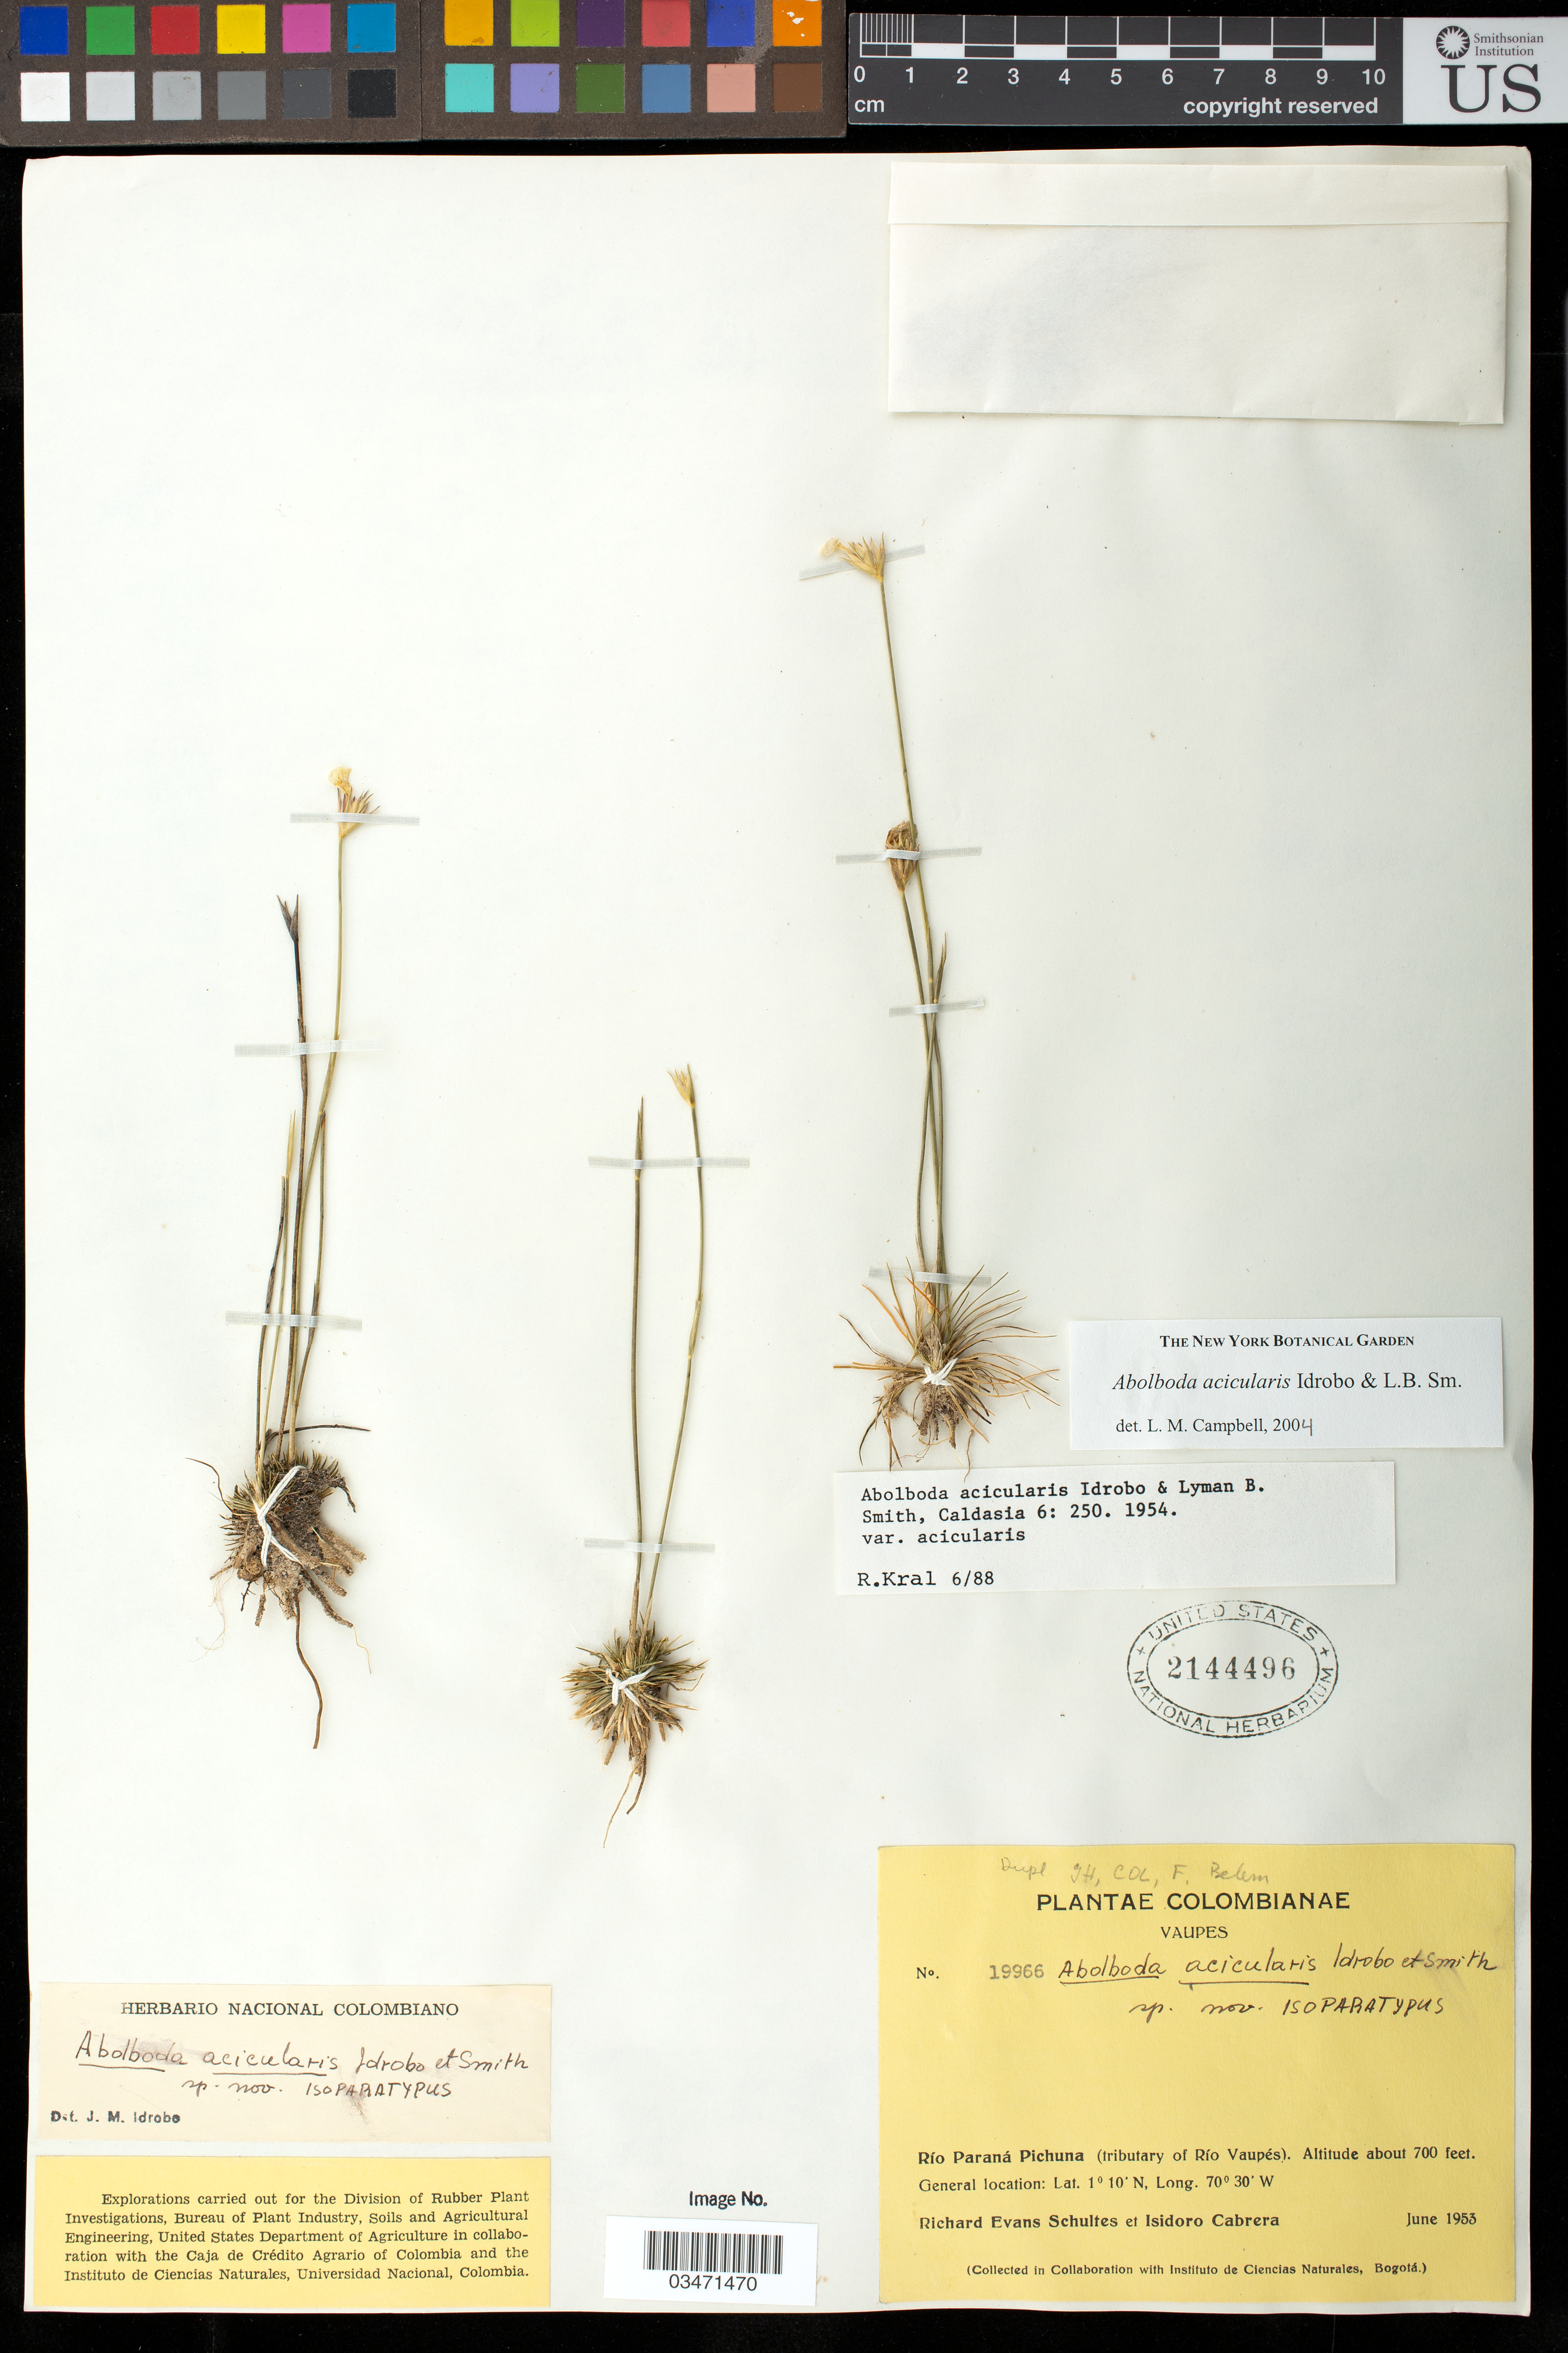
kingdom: Plantae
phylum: Tracheophyta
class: Liliopsida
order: Poales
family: Xyridaceae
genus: Abolboda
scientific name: Abolboda acicularis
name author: Idrobo & L.B. Sm. in Idrobo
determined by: Campbell, L. M.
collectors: R. E. Schultes & I. Cabrera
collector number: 19966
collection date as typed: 1953-06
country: Colombia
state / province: Vaupés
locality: Río Paraná Pichuna (tributary of Río Vaupés).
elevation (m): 213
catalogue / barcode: US 2144496